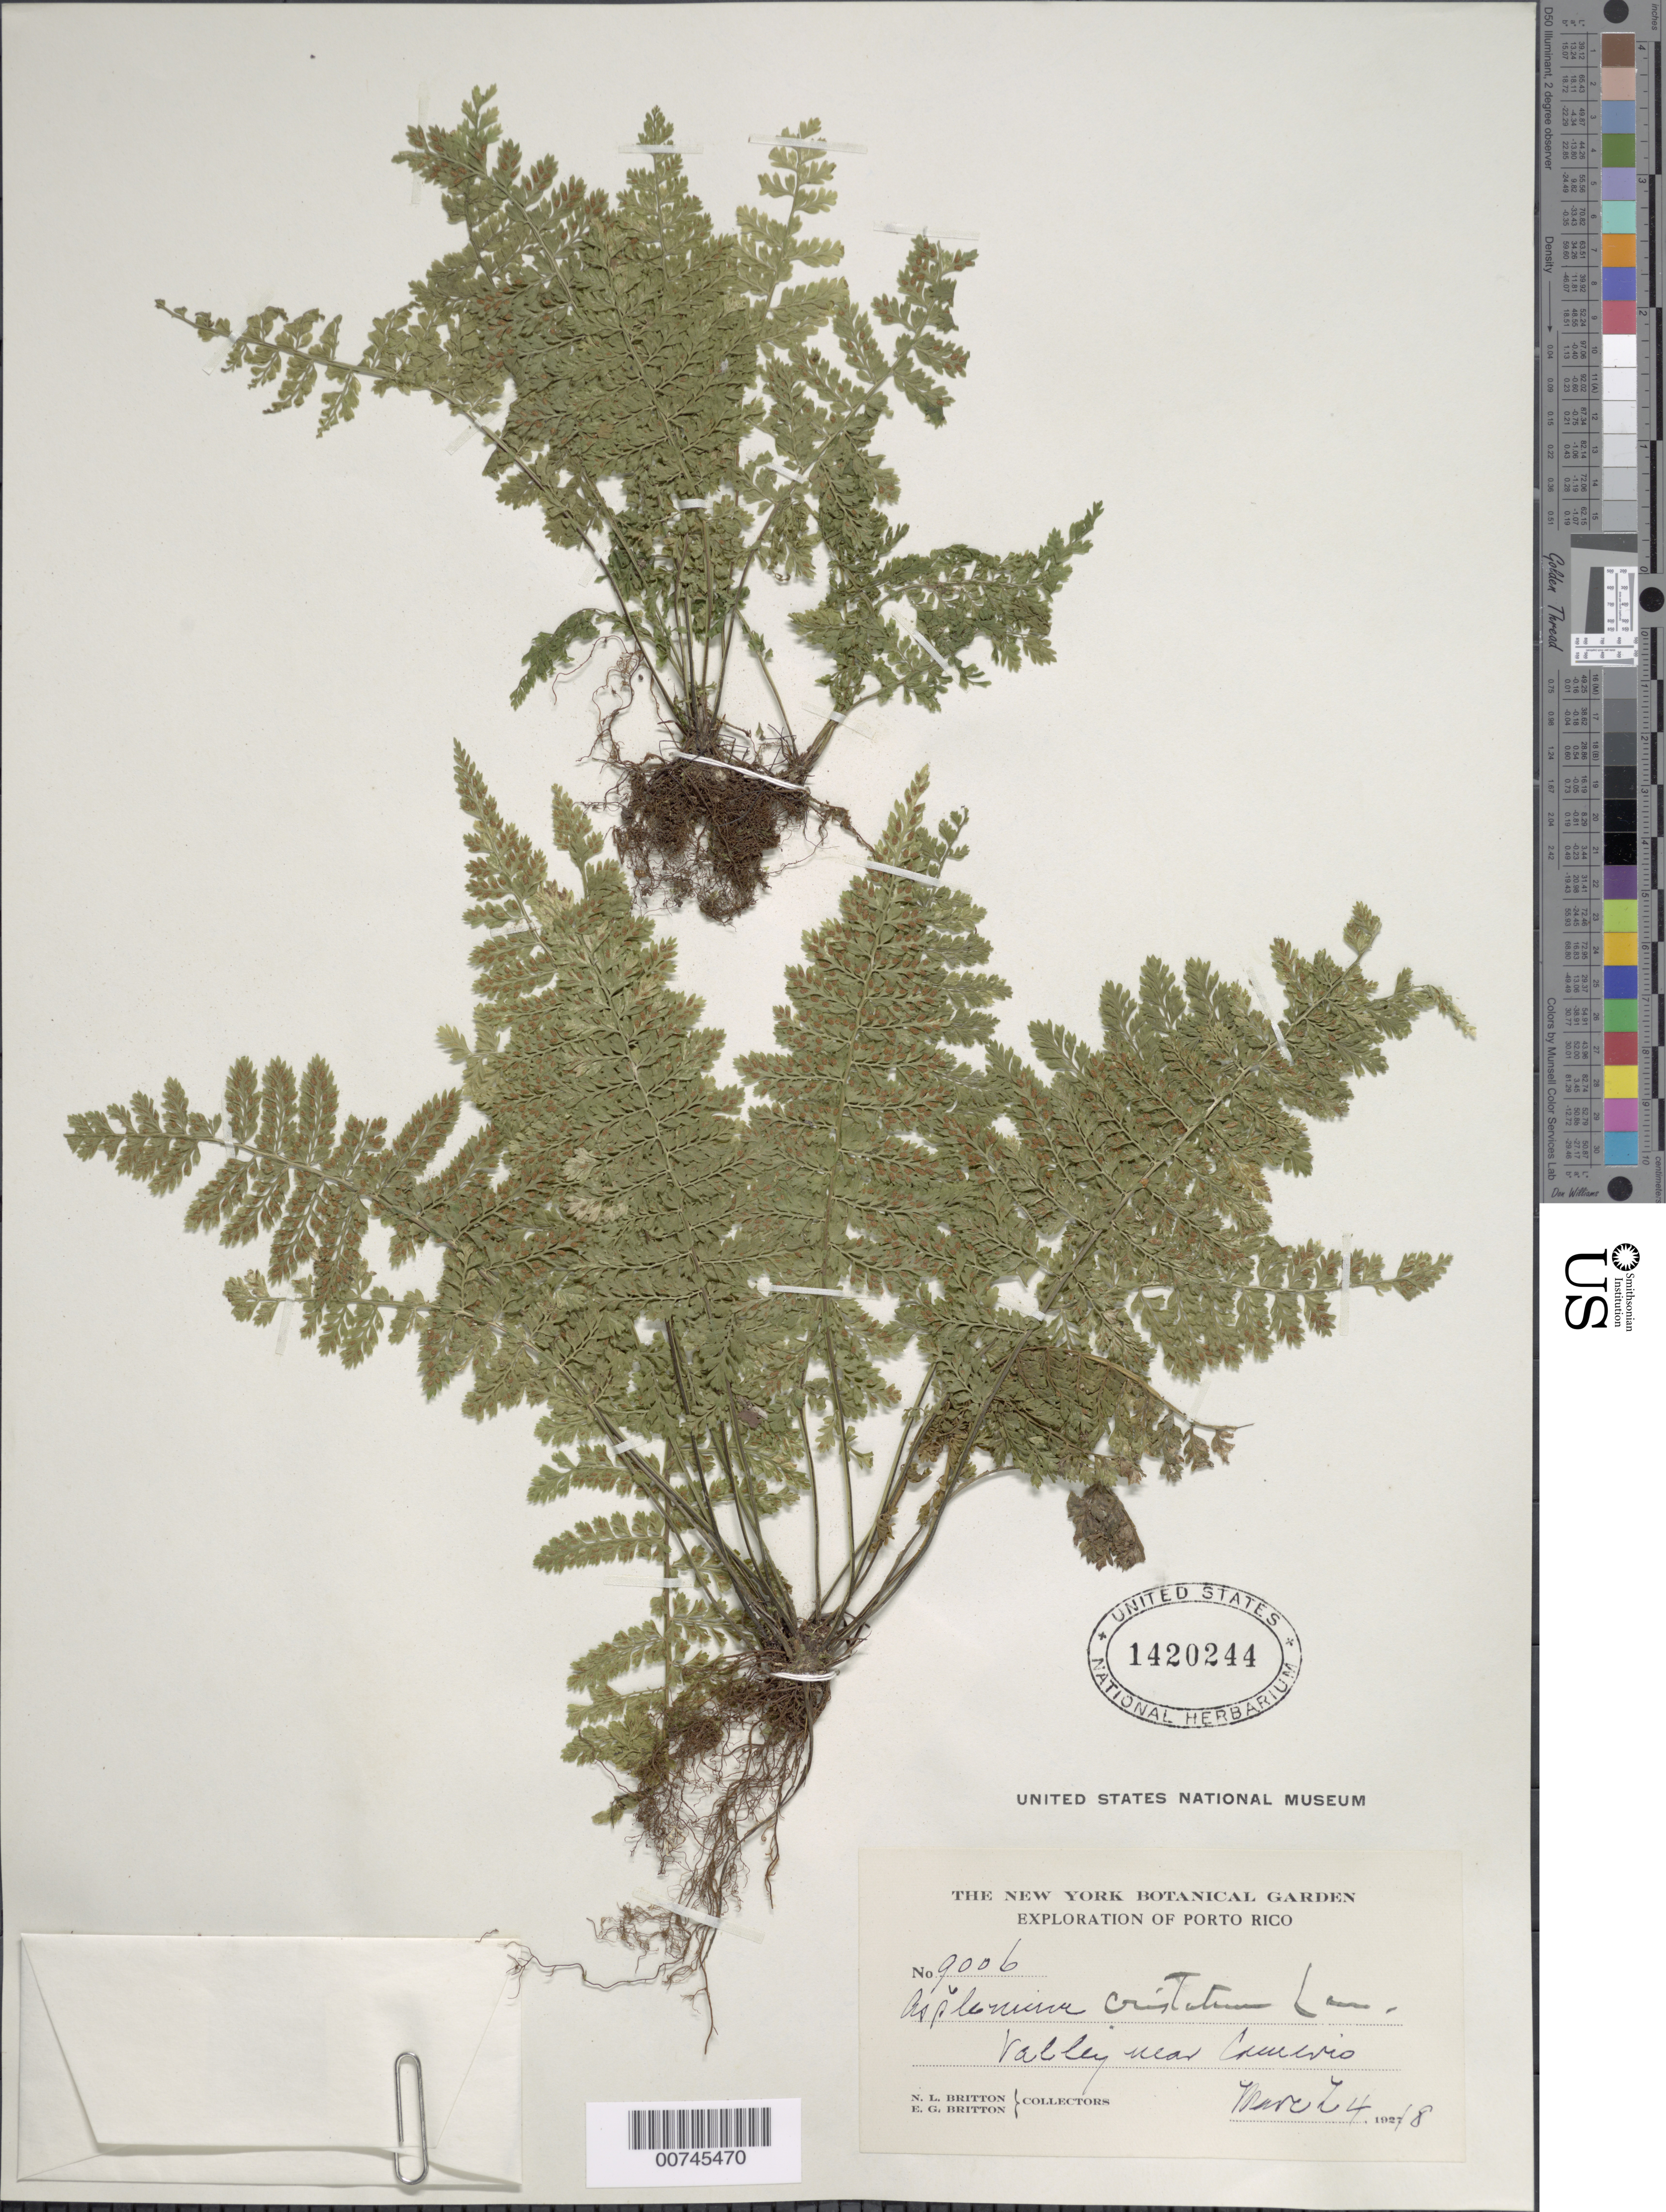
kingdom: Plantae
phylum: Tracheophyta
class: Polypodiopsida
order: Polypodiales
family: Aspleniaceae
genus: Asplenium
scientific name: Asplenium cristatum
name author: Lam.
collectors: N. Britton & E. G. Britton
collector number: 9006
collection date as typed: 04 Mar 1928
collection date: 1928-03-04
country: Puerto Rico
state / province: Comerio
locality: Valley near Comerio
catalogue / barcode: US 1420244